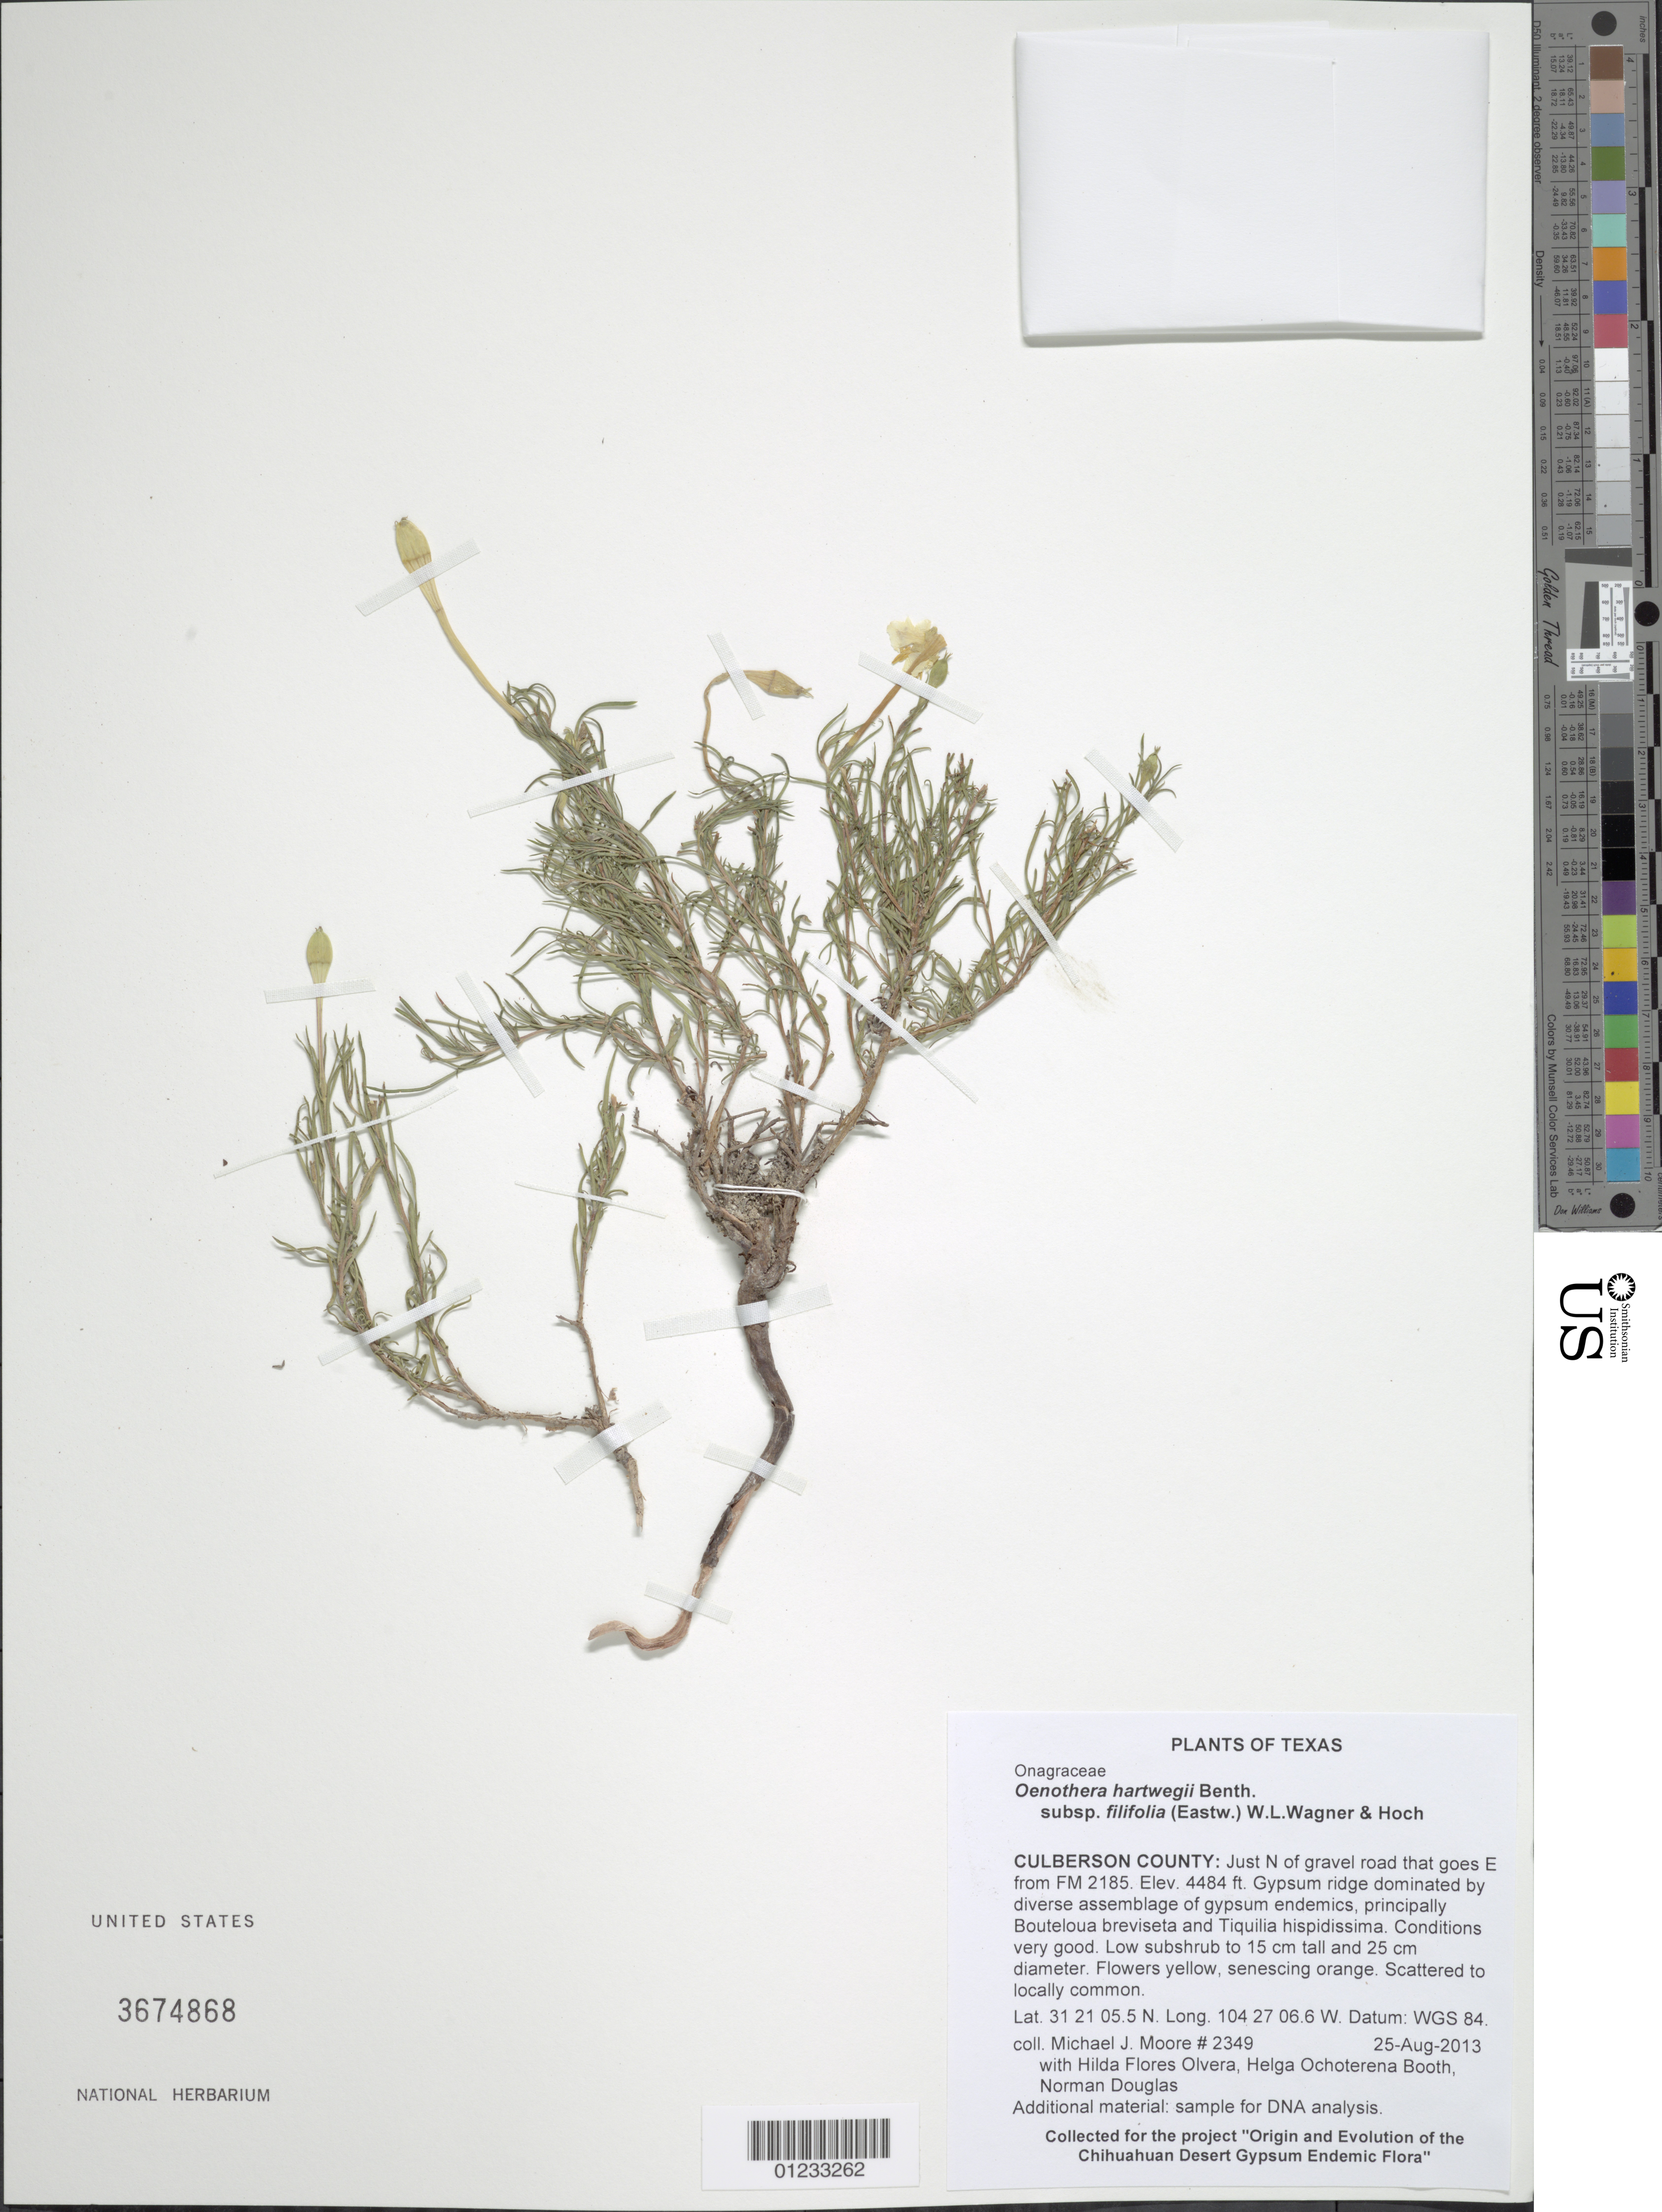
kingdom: Plantae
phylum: Tracheophyta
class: Magnoliopsida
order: Myrtales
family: Onagraceae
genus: Oenothera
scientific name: Oenothera hartwegii subsp. filifolia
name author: (Eastw.) W.L. Wagner & Hoch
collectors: M. J. Moore, H. Flores Olvera, H. Ochoterena-Booth & N. Douglas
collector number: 2349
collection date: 2009-08-24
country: United States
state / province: Texas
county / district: Culberson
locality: Just N of gravel road that goes E from FM 2185.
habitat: Gypsum ridge dominated by diverse assemblage of gypsum endemics, principally Bouteloua breviseta and Tiquilia hispidissima. Conditions very good.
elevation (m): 1367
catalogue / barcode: US 3674868